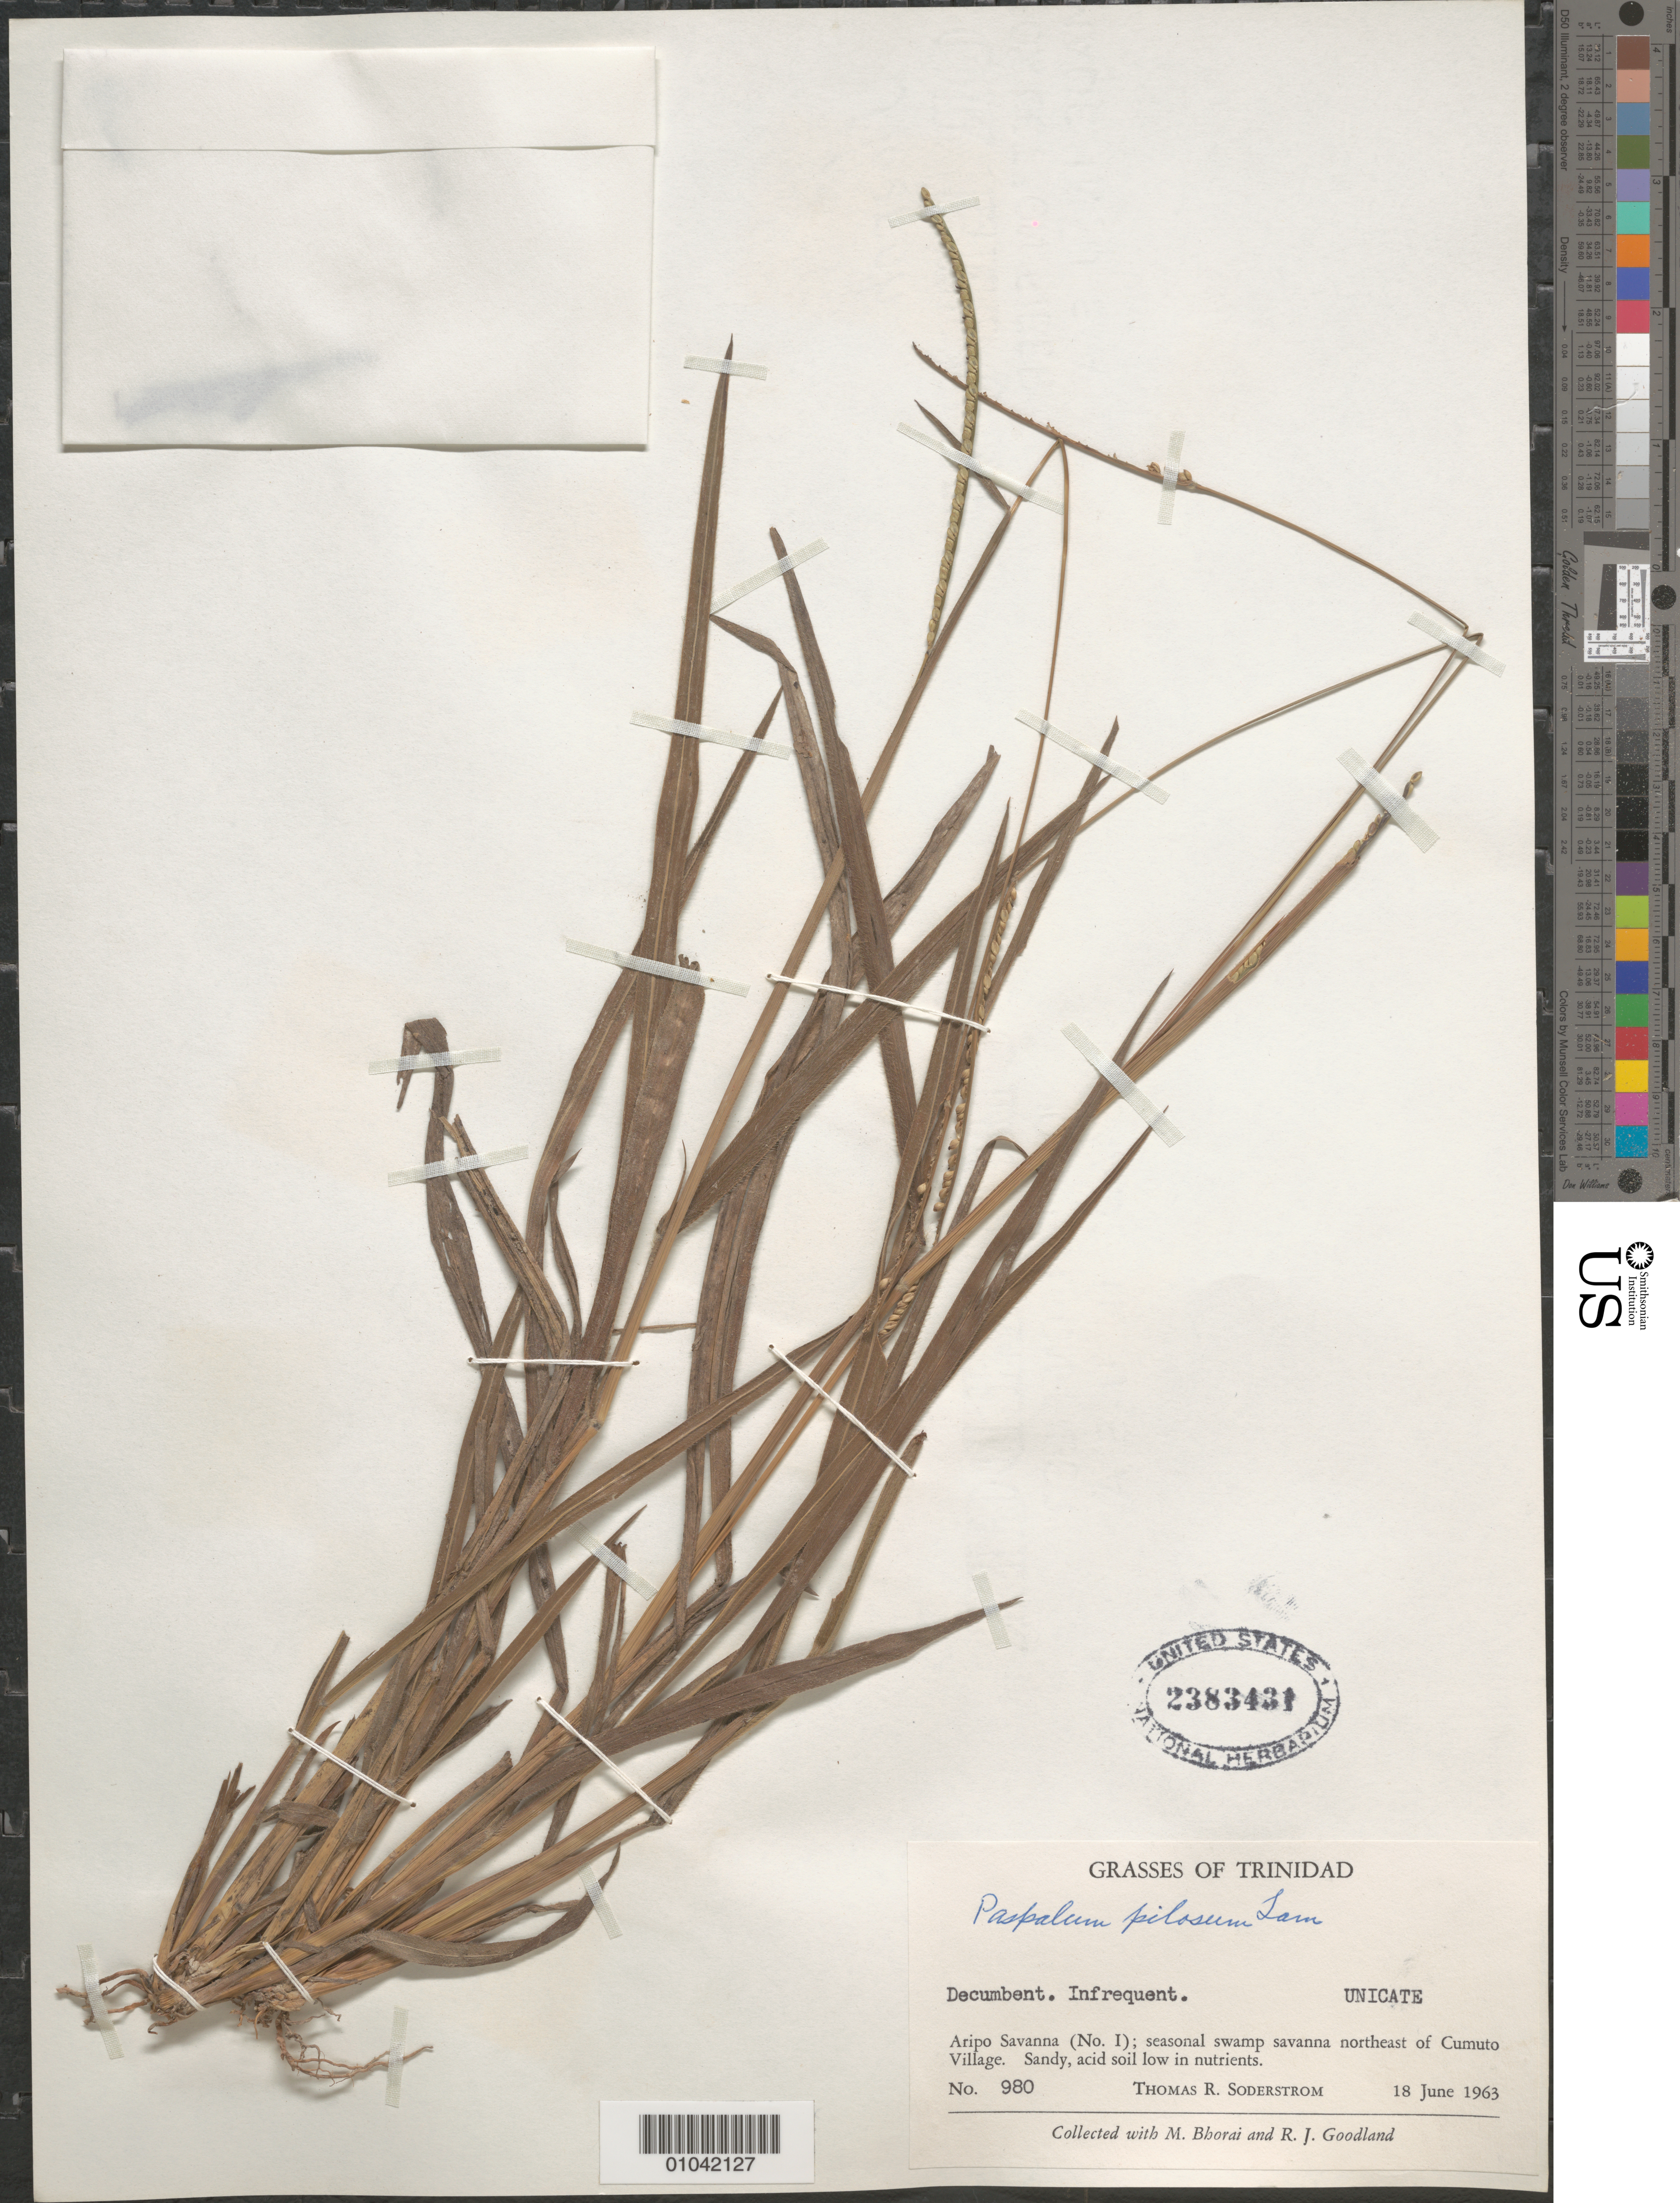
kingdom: Plantae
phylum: Tracheophyta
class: Liliopsida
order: Poales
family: Poaceae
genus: Paspalum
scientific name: Paspalum pilosum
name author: Lam.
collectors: T. R. Soderstrom, M. Bhorai & R. Goodland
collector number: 980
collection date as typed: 18 Jun 1963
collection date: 1963-06-18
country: Trinidad and Tobago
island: Trinidad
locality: Aripo Savanna, NW of Cumuto Village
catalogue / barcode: US 2383431